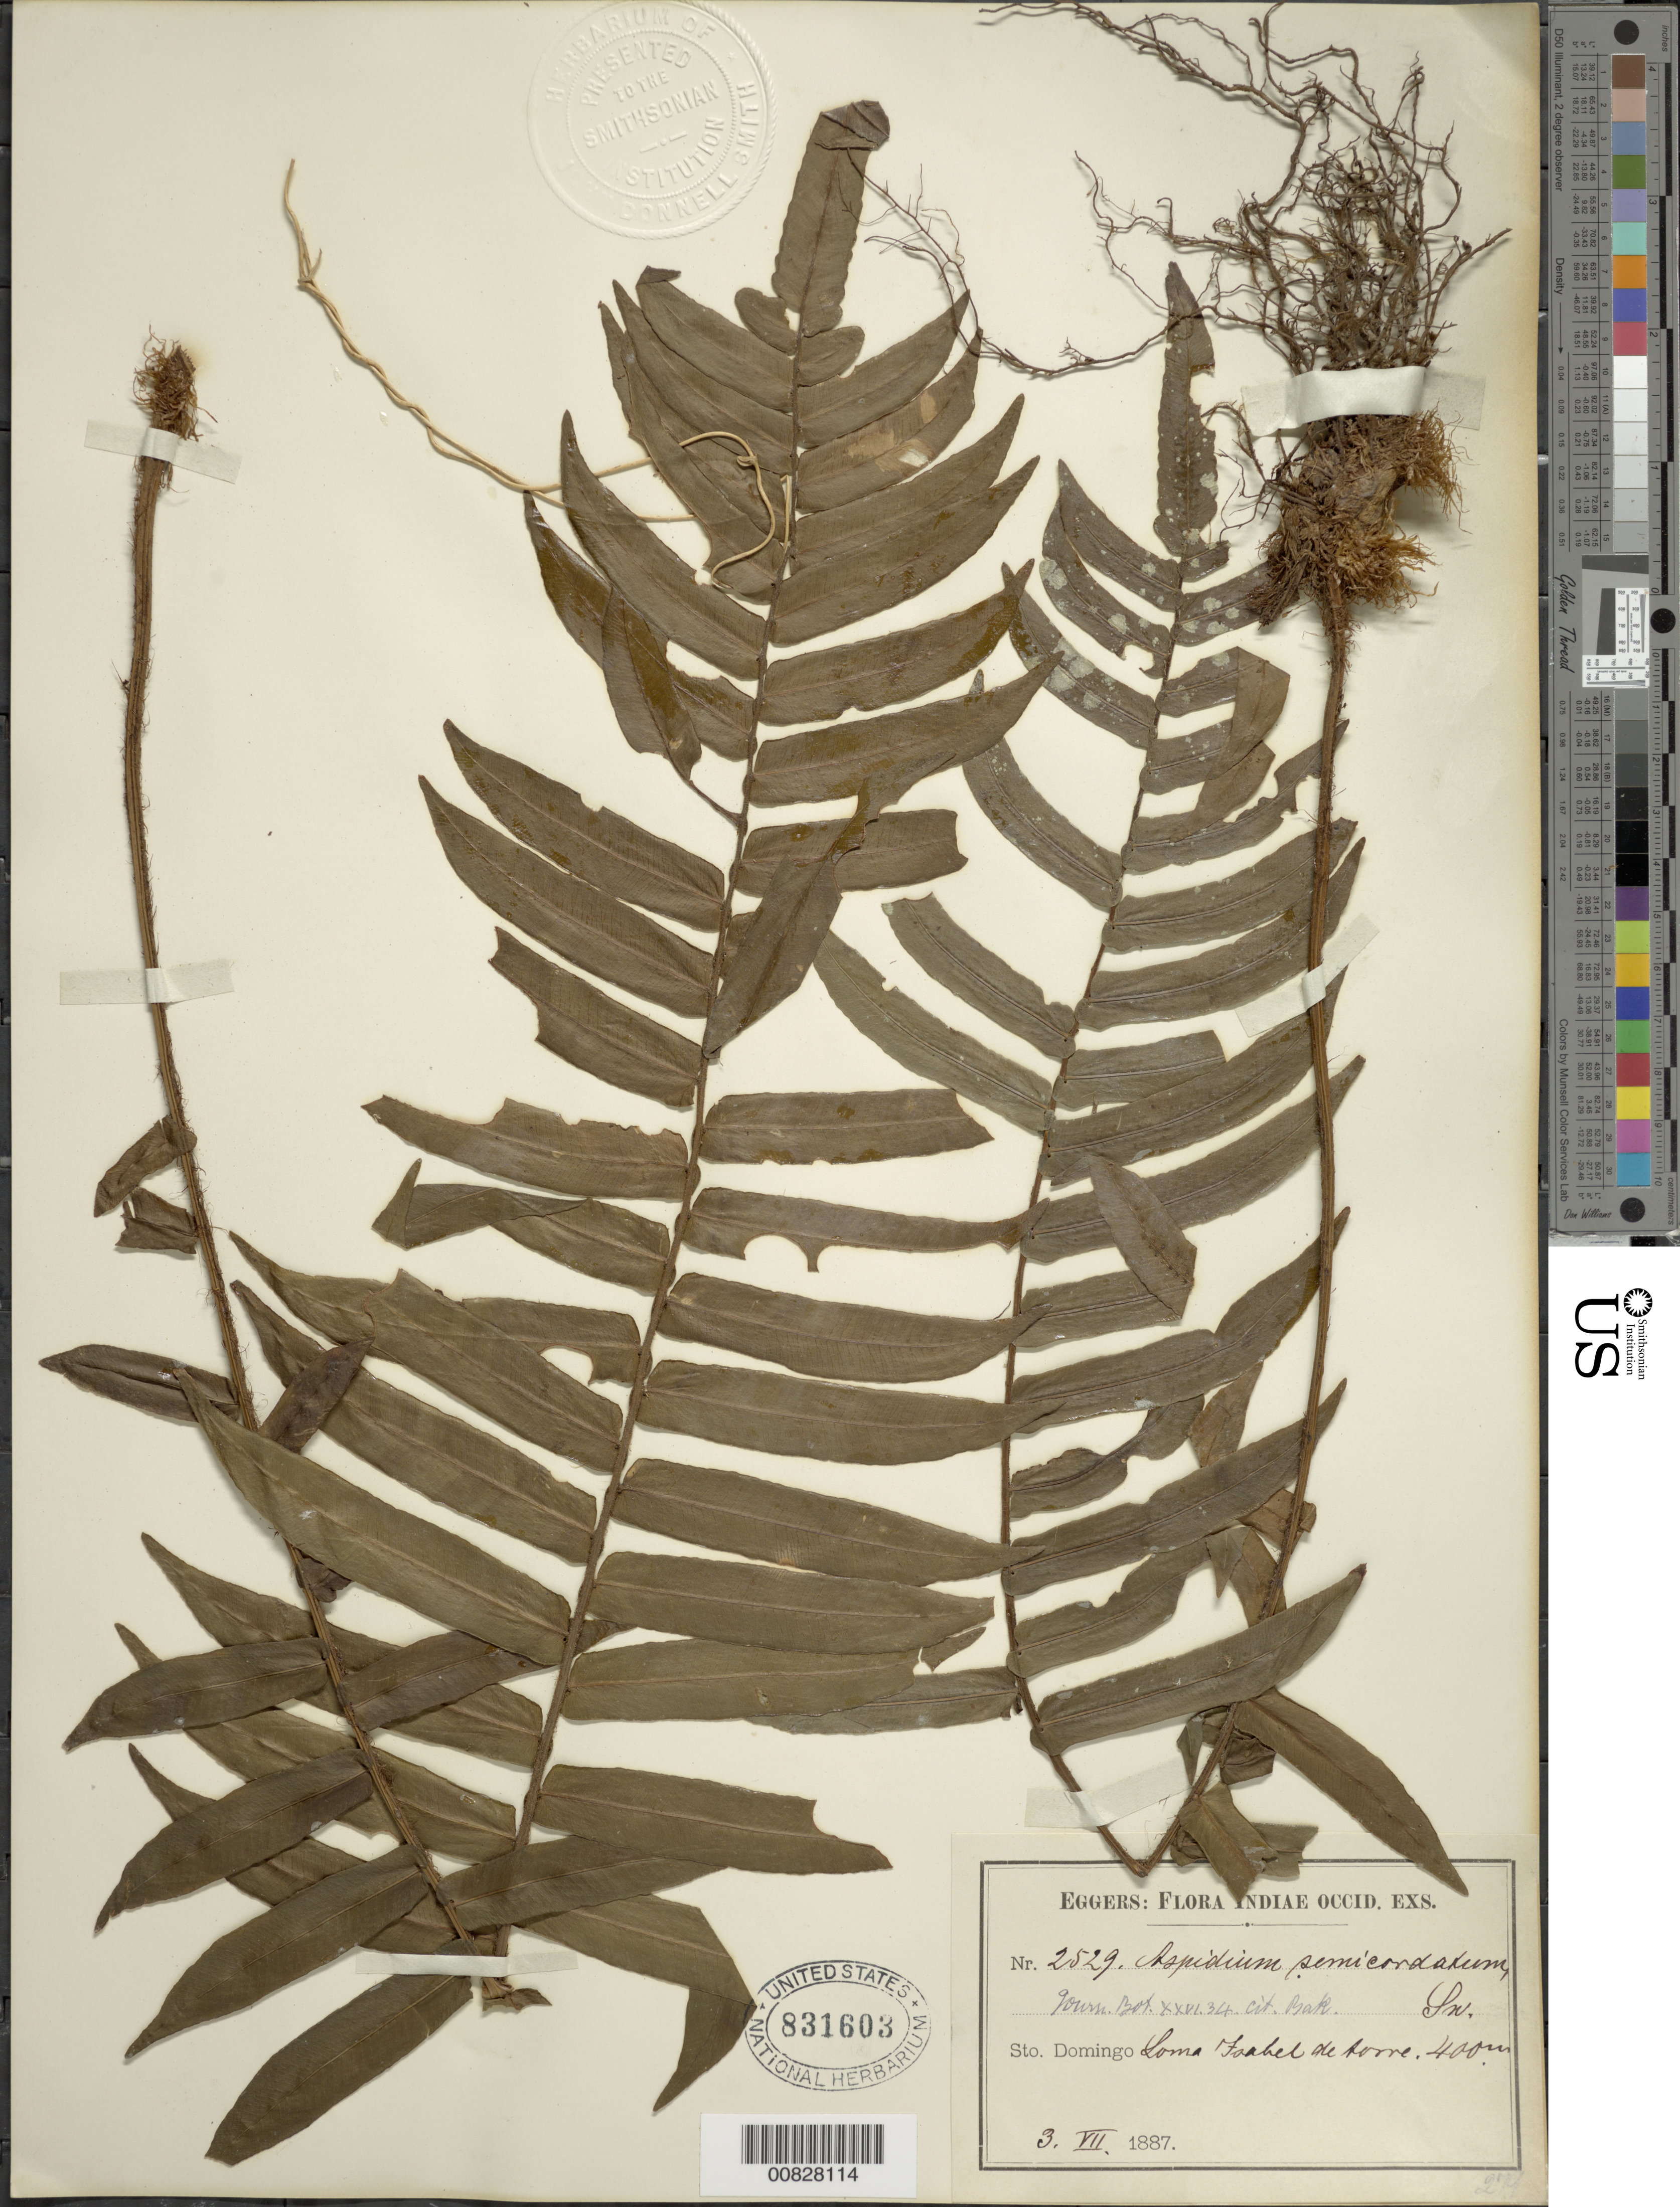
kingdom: Plantae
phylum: Tracheophyta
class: Polypodiopsida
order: Polypodiales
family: Lomariopsidaceae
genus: Cyclopeltis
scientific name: Cyclopeltis semicordata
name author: (Sw.) J. Sm.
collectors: H. F. A. von Eggers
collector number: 2529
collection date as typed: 03 Jul 1887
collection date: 1887-07-03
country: Dominican Republic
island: Hispaniola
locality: Loma Isabel de Torre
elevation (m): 400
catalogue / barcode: US 831603